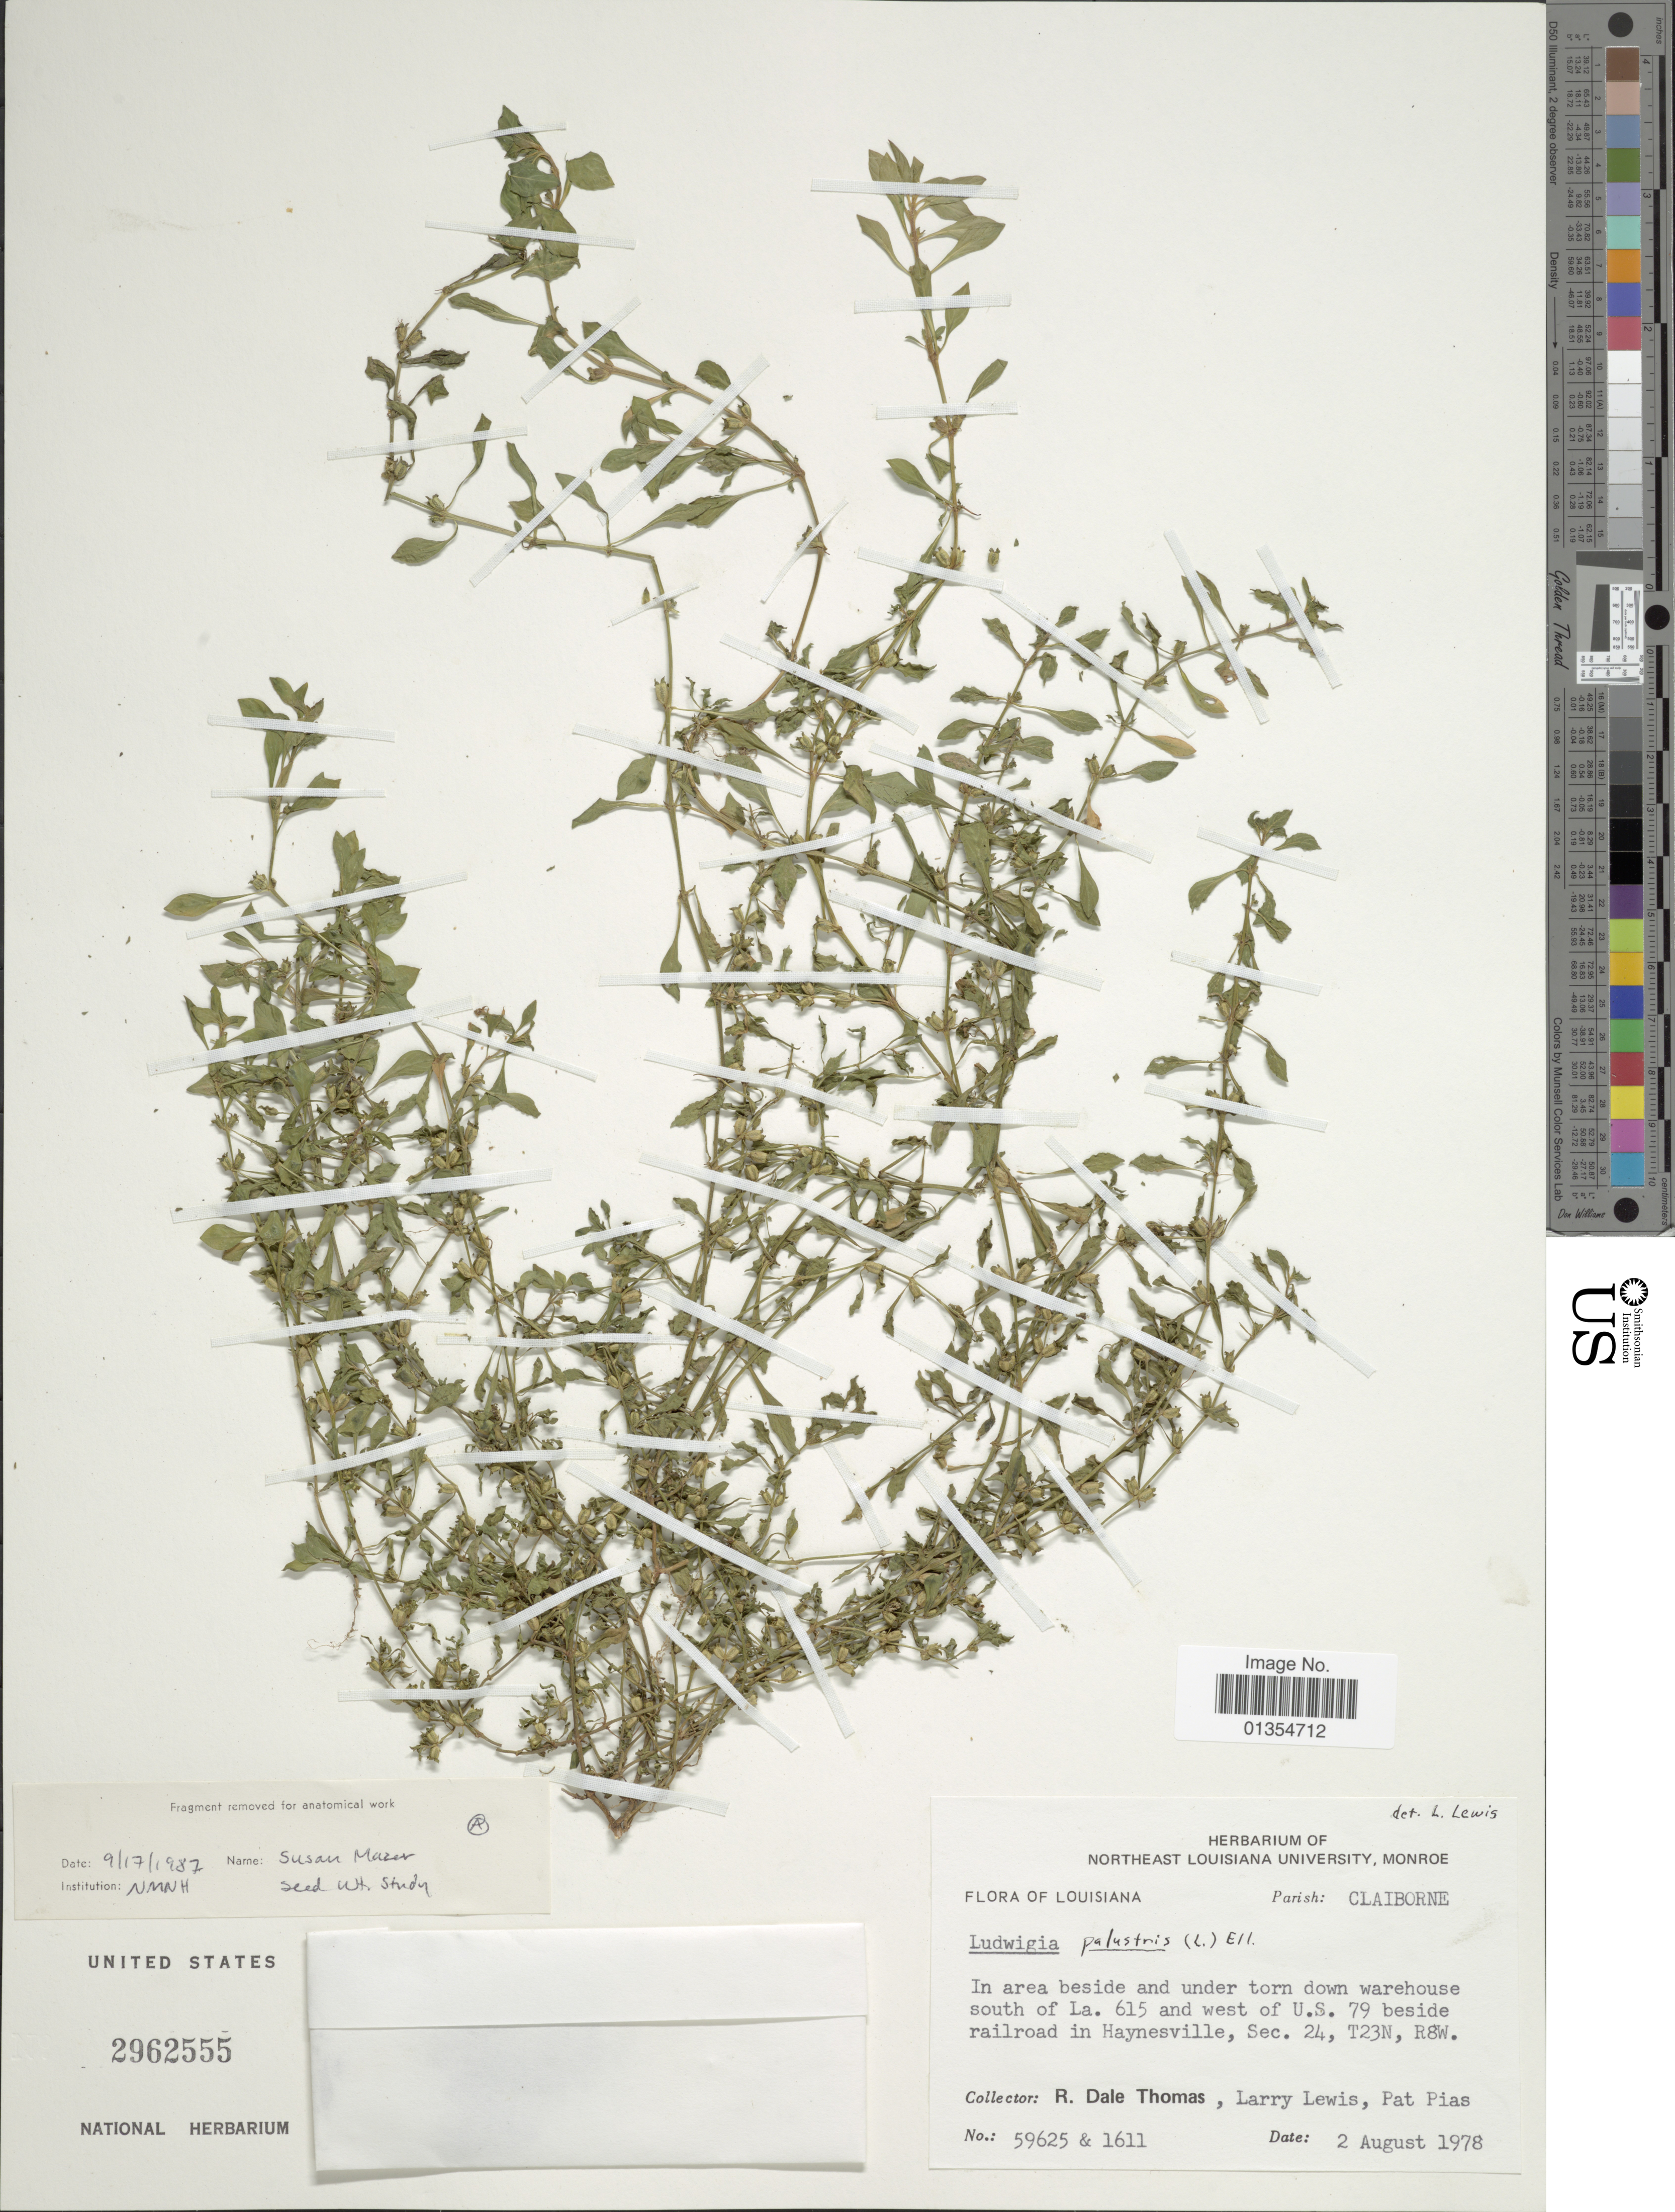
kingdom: Plantae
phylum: Tracheophyta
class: Magnoliopsida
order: Myrtales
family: Onagraceae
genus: Ludwigia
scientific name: Ludwigia palustris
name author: (L.) Elliott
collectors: R. Thomas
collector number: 59625/1611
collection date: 1978-08-02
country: United States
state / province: Louisiana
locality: In area beside and under torn down warehouse south of La. 615 and west of U.S. 79 beside railroad in Haynesville, Sec. 24, T23N, R8W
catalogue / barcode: US 2962555